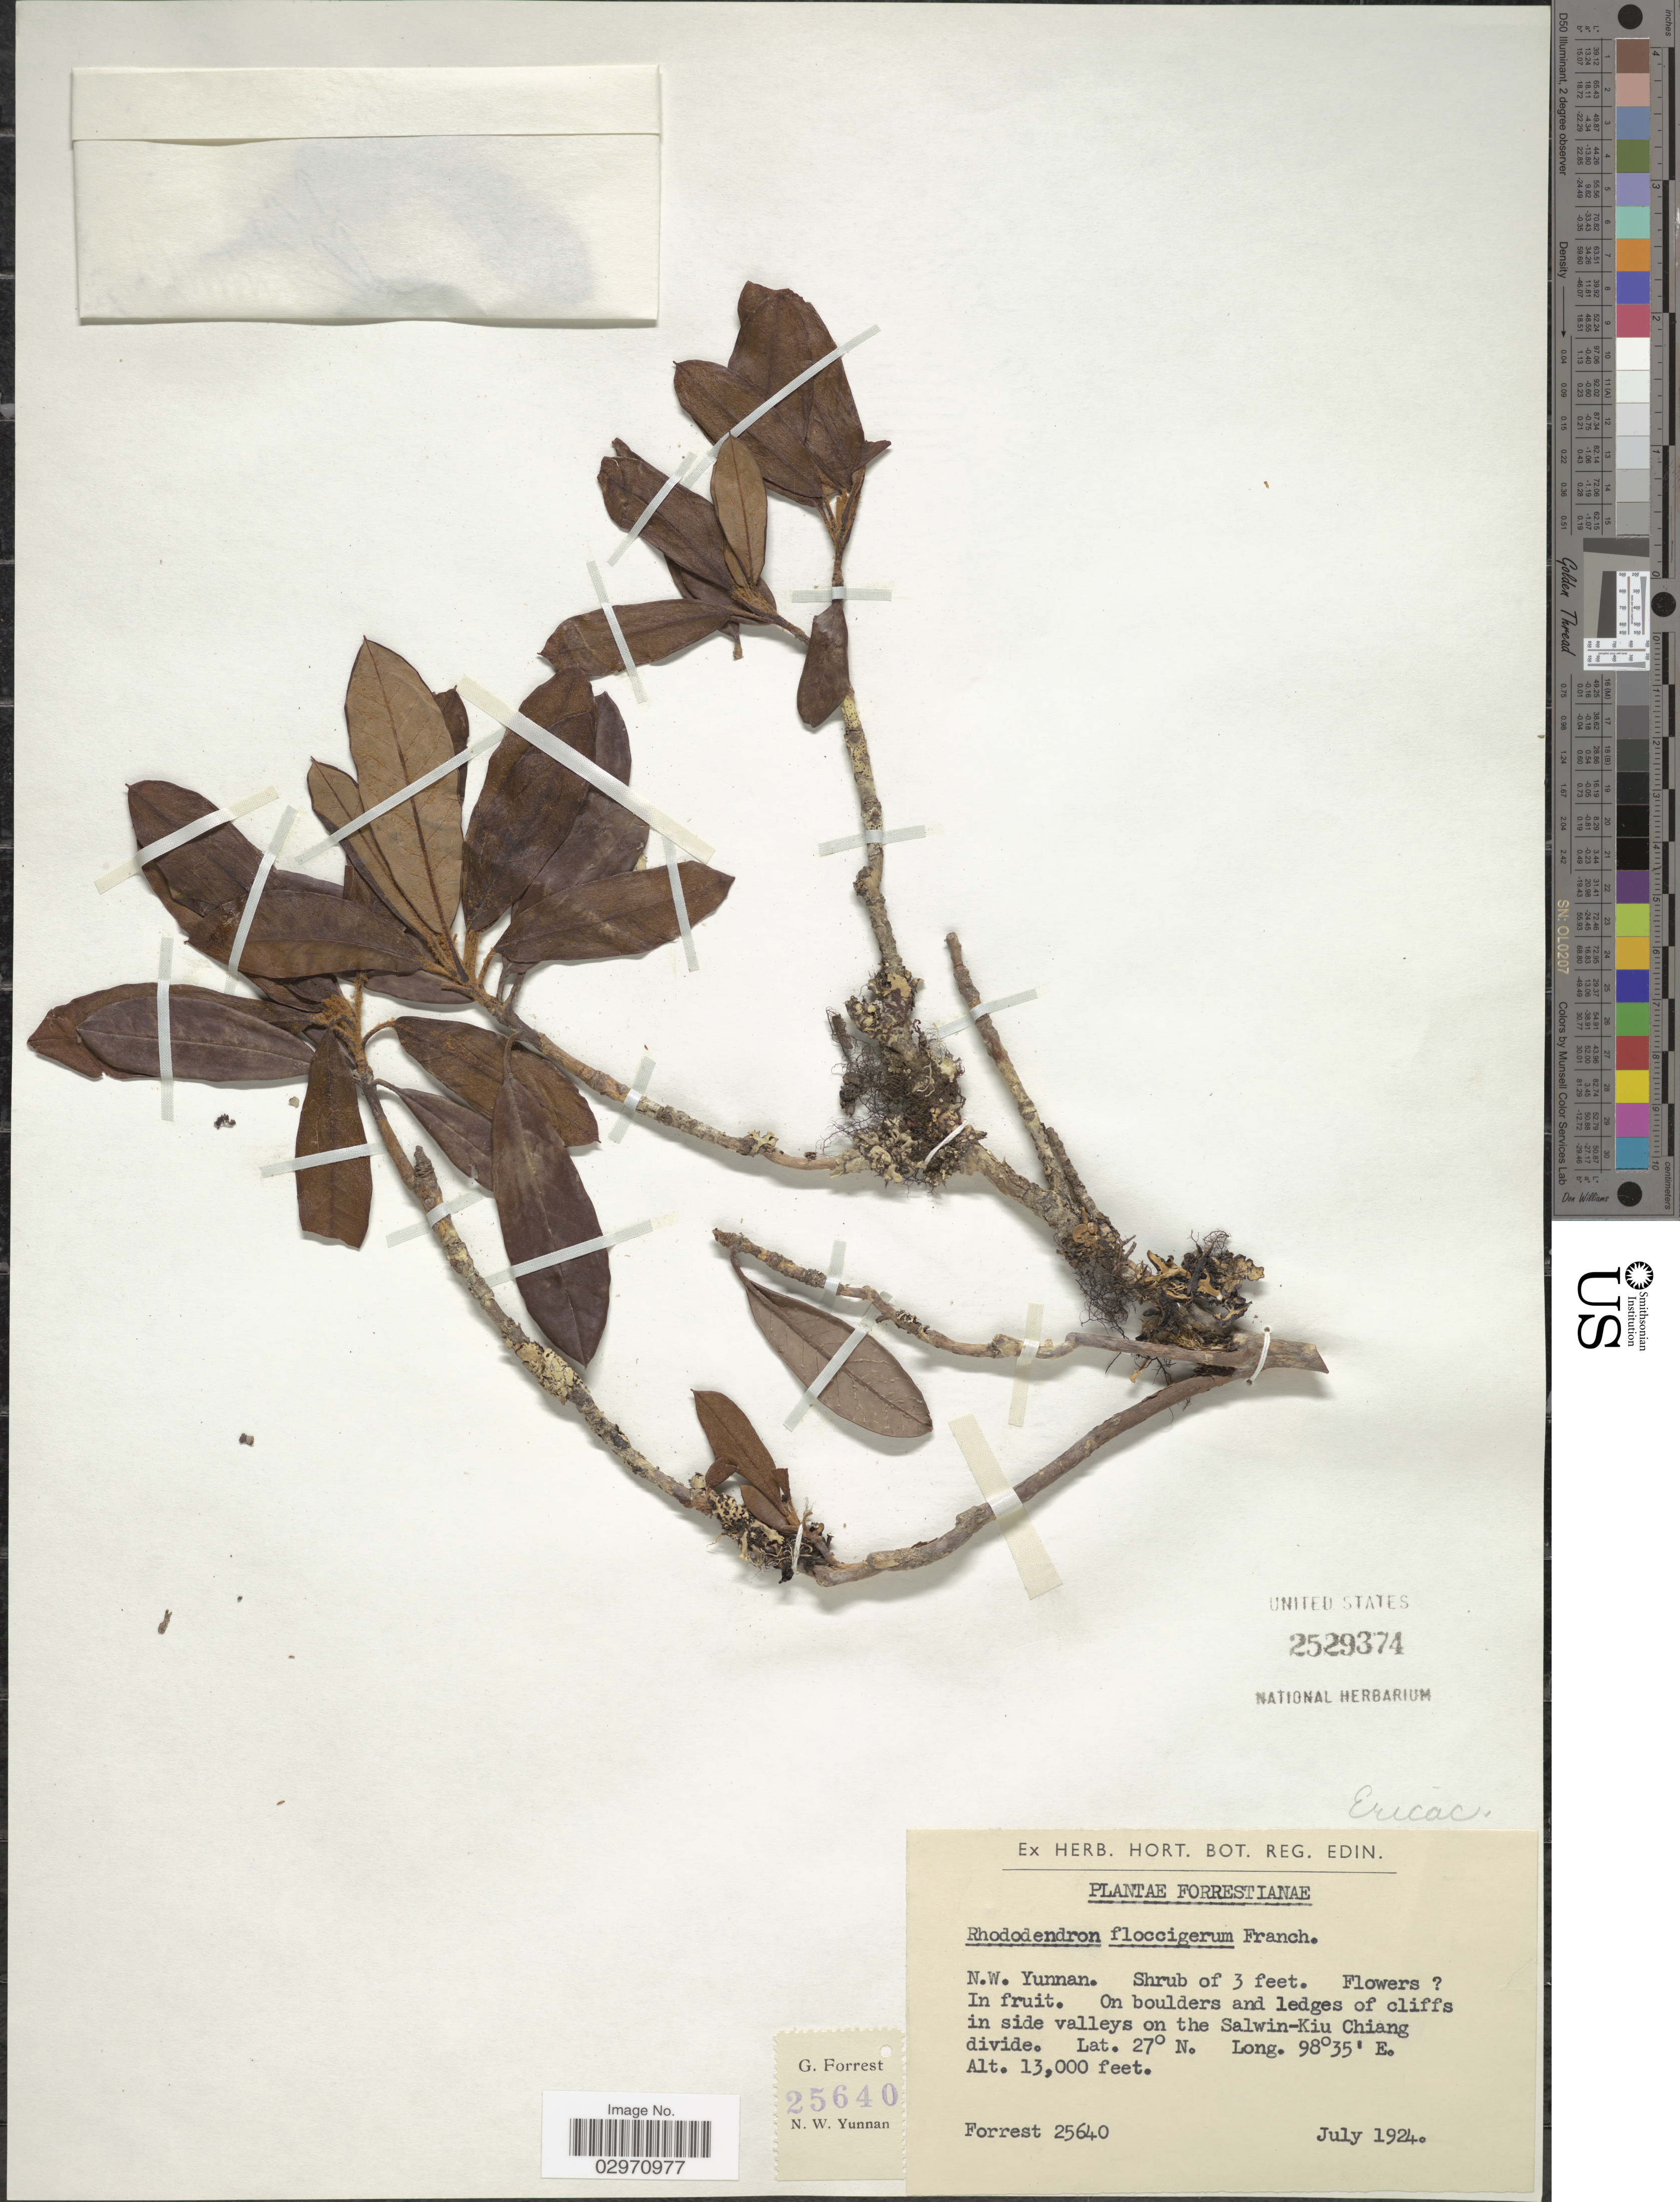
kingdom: Plantae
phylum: Tracheophyta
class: Magnoliopsida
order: Ericales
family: Ericaceae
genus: Rhododendron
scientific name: Rhododendron floccigerum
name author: Franch.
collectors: G. Forrest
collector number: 25640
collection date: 1924-07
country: China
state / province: Yunnan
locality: N.W. Yunnan. In side valleys on the Salwin-Kiu Chiang divide.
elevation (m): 3962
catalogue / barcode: US 2529374